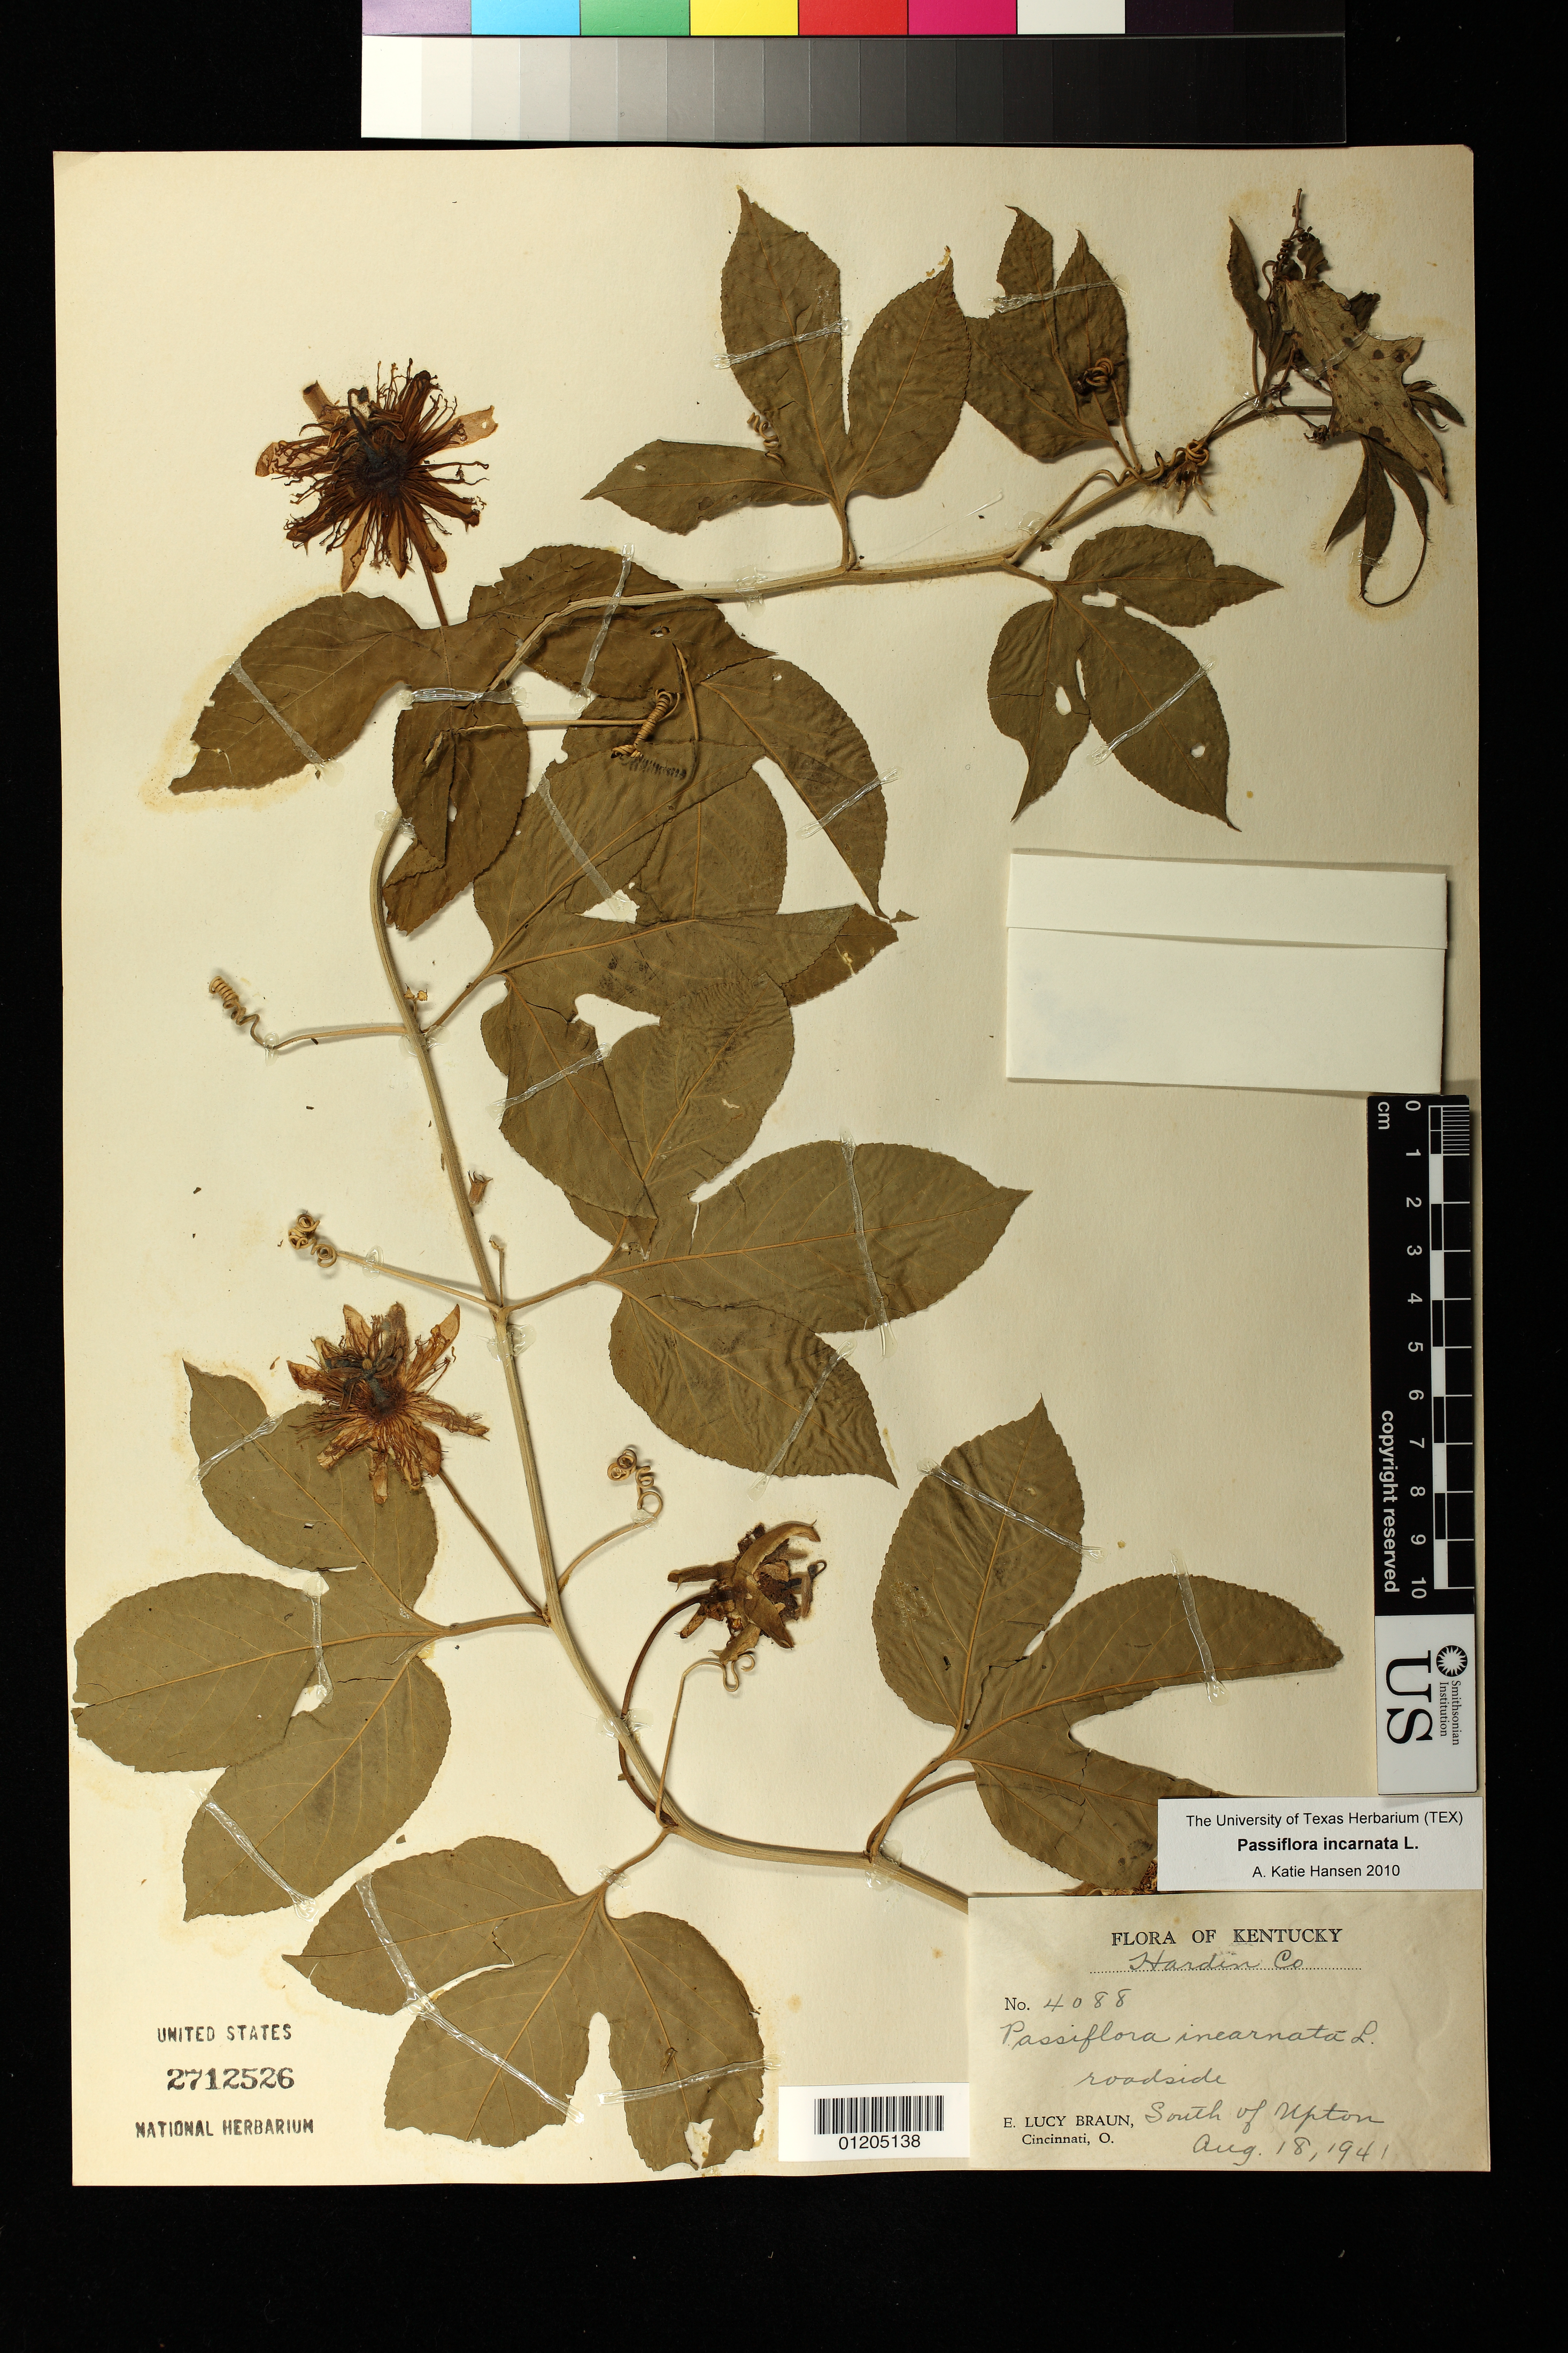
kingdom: Plantae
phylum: Tracheophyta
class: Magnoliopsida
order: Malpighiales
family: Passifloraceae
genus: Passiflora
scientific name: Passiflora incarnata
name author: L.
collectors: E. L. Braun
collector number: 4088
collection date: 1941-08-18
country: United States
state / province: Kentucky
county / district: Hardin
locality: South of Upton,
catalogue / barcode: US 2712526